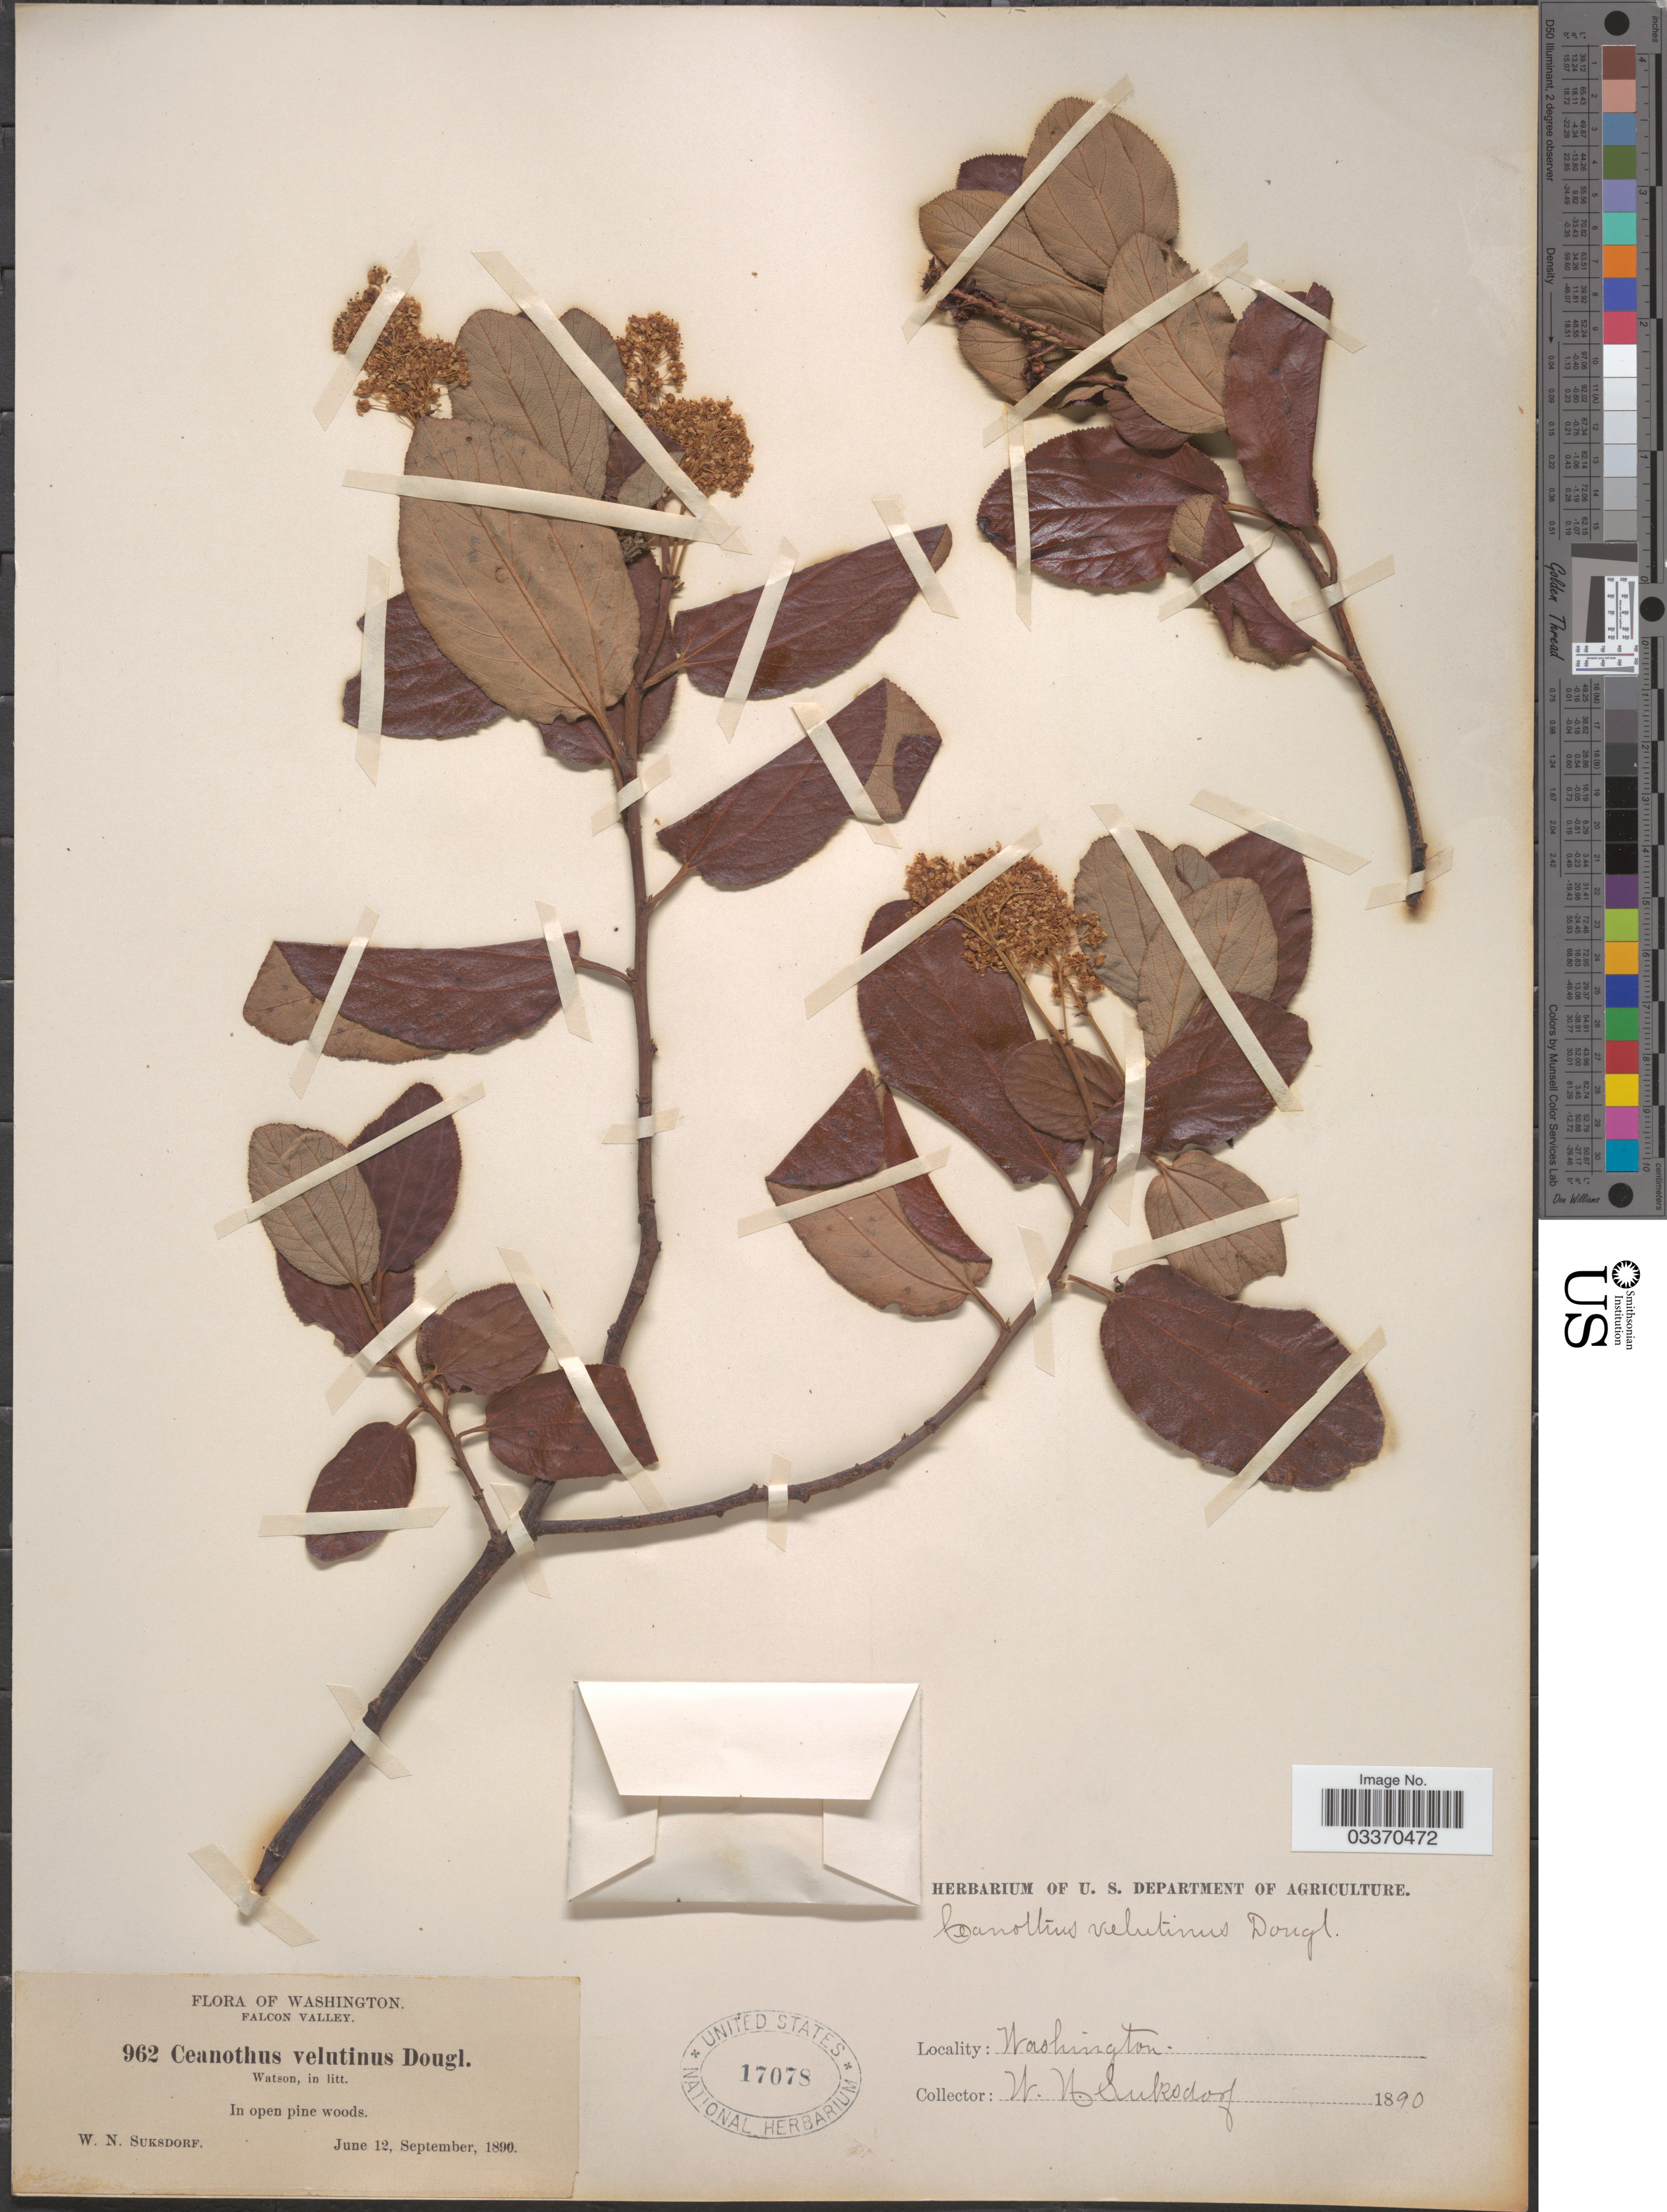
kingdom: Plantae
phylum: Tracheophyta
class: Magnoliopsida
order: Rosales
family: Rhamnaceae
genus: Ceanothus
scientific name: Ceanothus velutinus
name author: Douglas ex Hook.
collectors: W. N. Suksdorf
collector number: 962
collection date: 1890-06-12/1890-09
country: United States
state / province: Washington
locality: Falcon Valley.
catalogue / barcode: US 17078